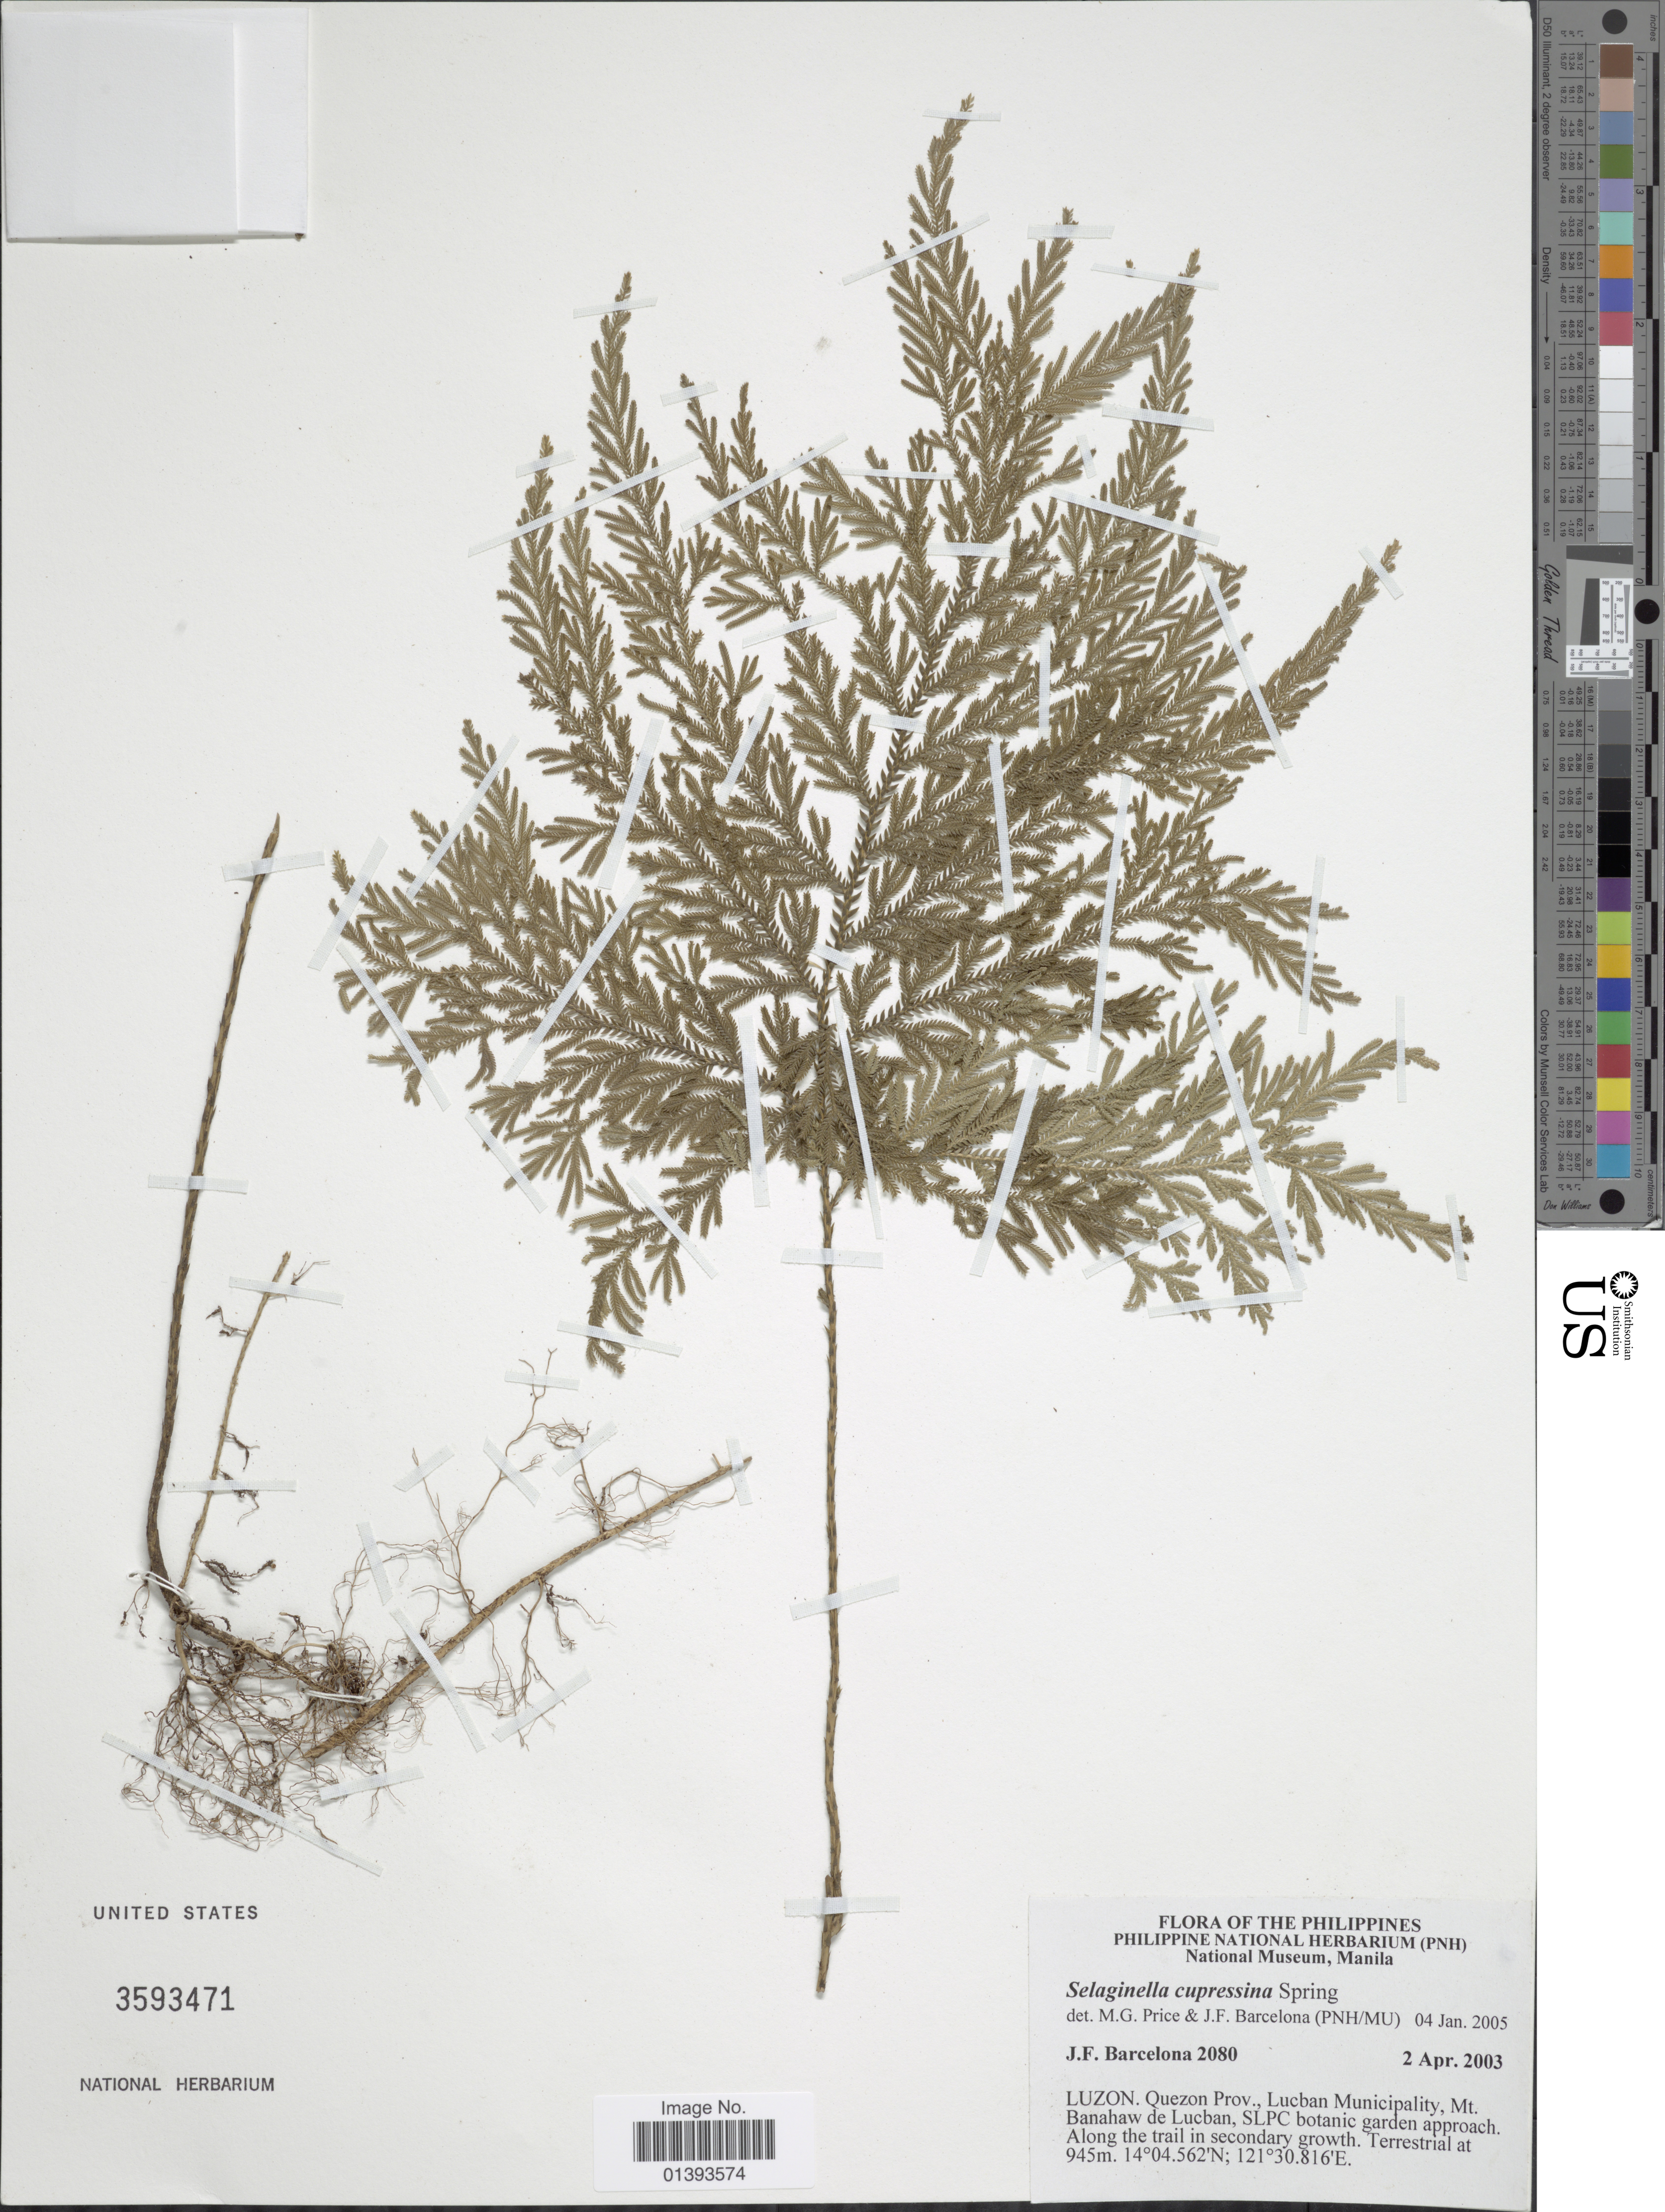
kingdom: Plantae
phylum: Tracheophyta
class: Lycopodiopsida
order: Selaginellales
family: Selaginellaceae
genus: Selaginella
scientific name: Selaginella cupressina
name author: (Willd.) Spring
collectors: J. F. Barcelona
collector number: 2080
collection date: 2003-04-02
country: Philippines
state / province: Central Luzon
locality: Luzon, Quezon Prov., Lucban Municipality, mt. Banahaw de Lucban, SLPC botanic garden approach, along the trail in secondary growth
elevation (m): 945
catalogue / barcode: US 3593471